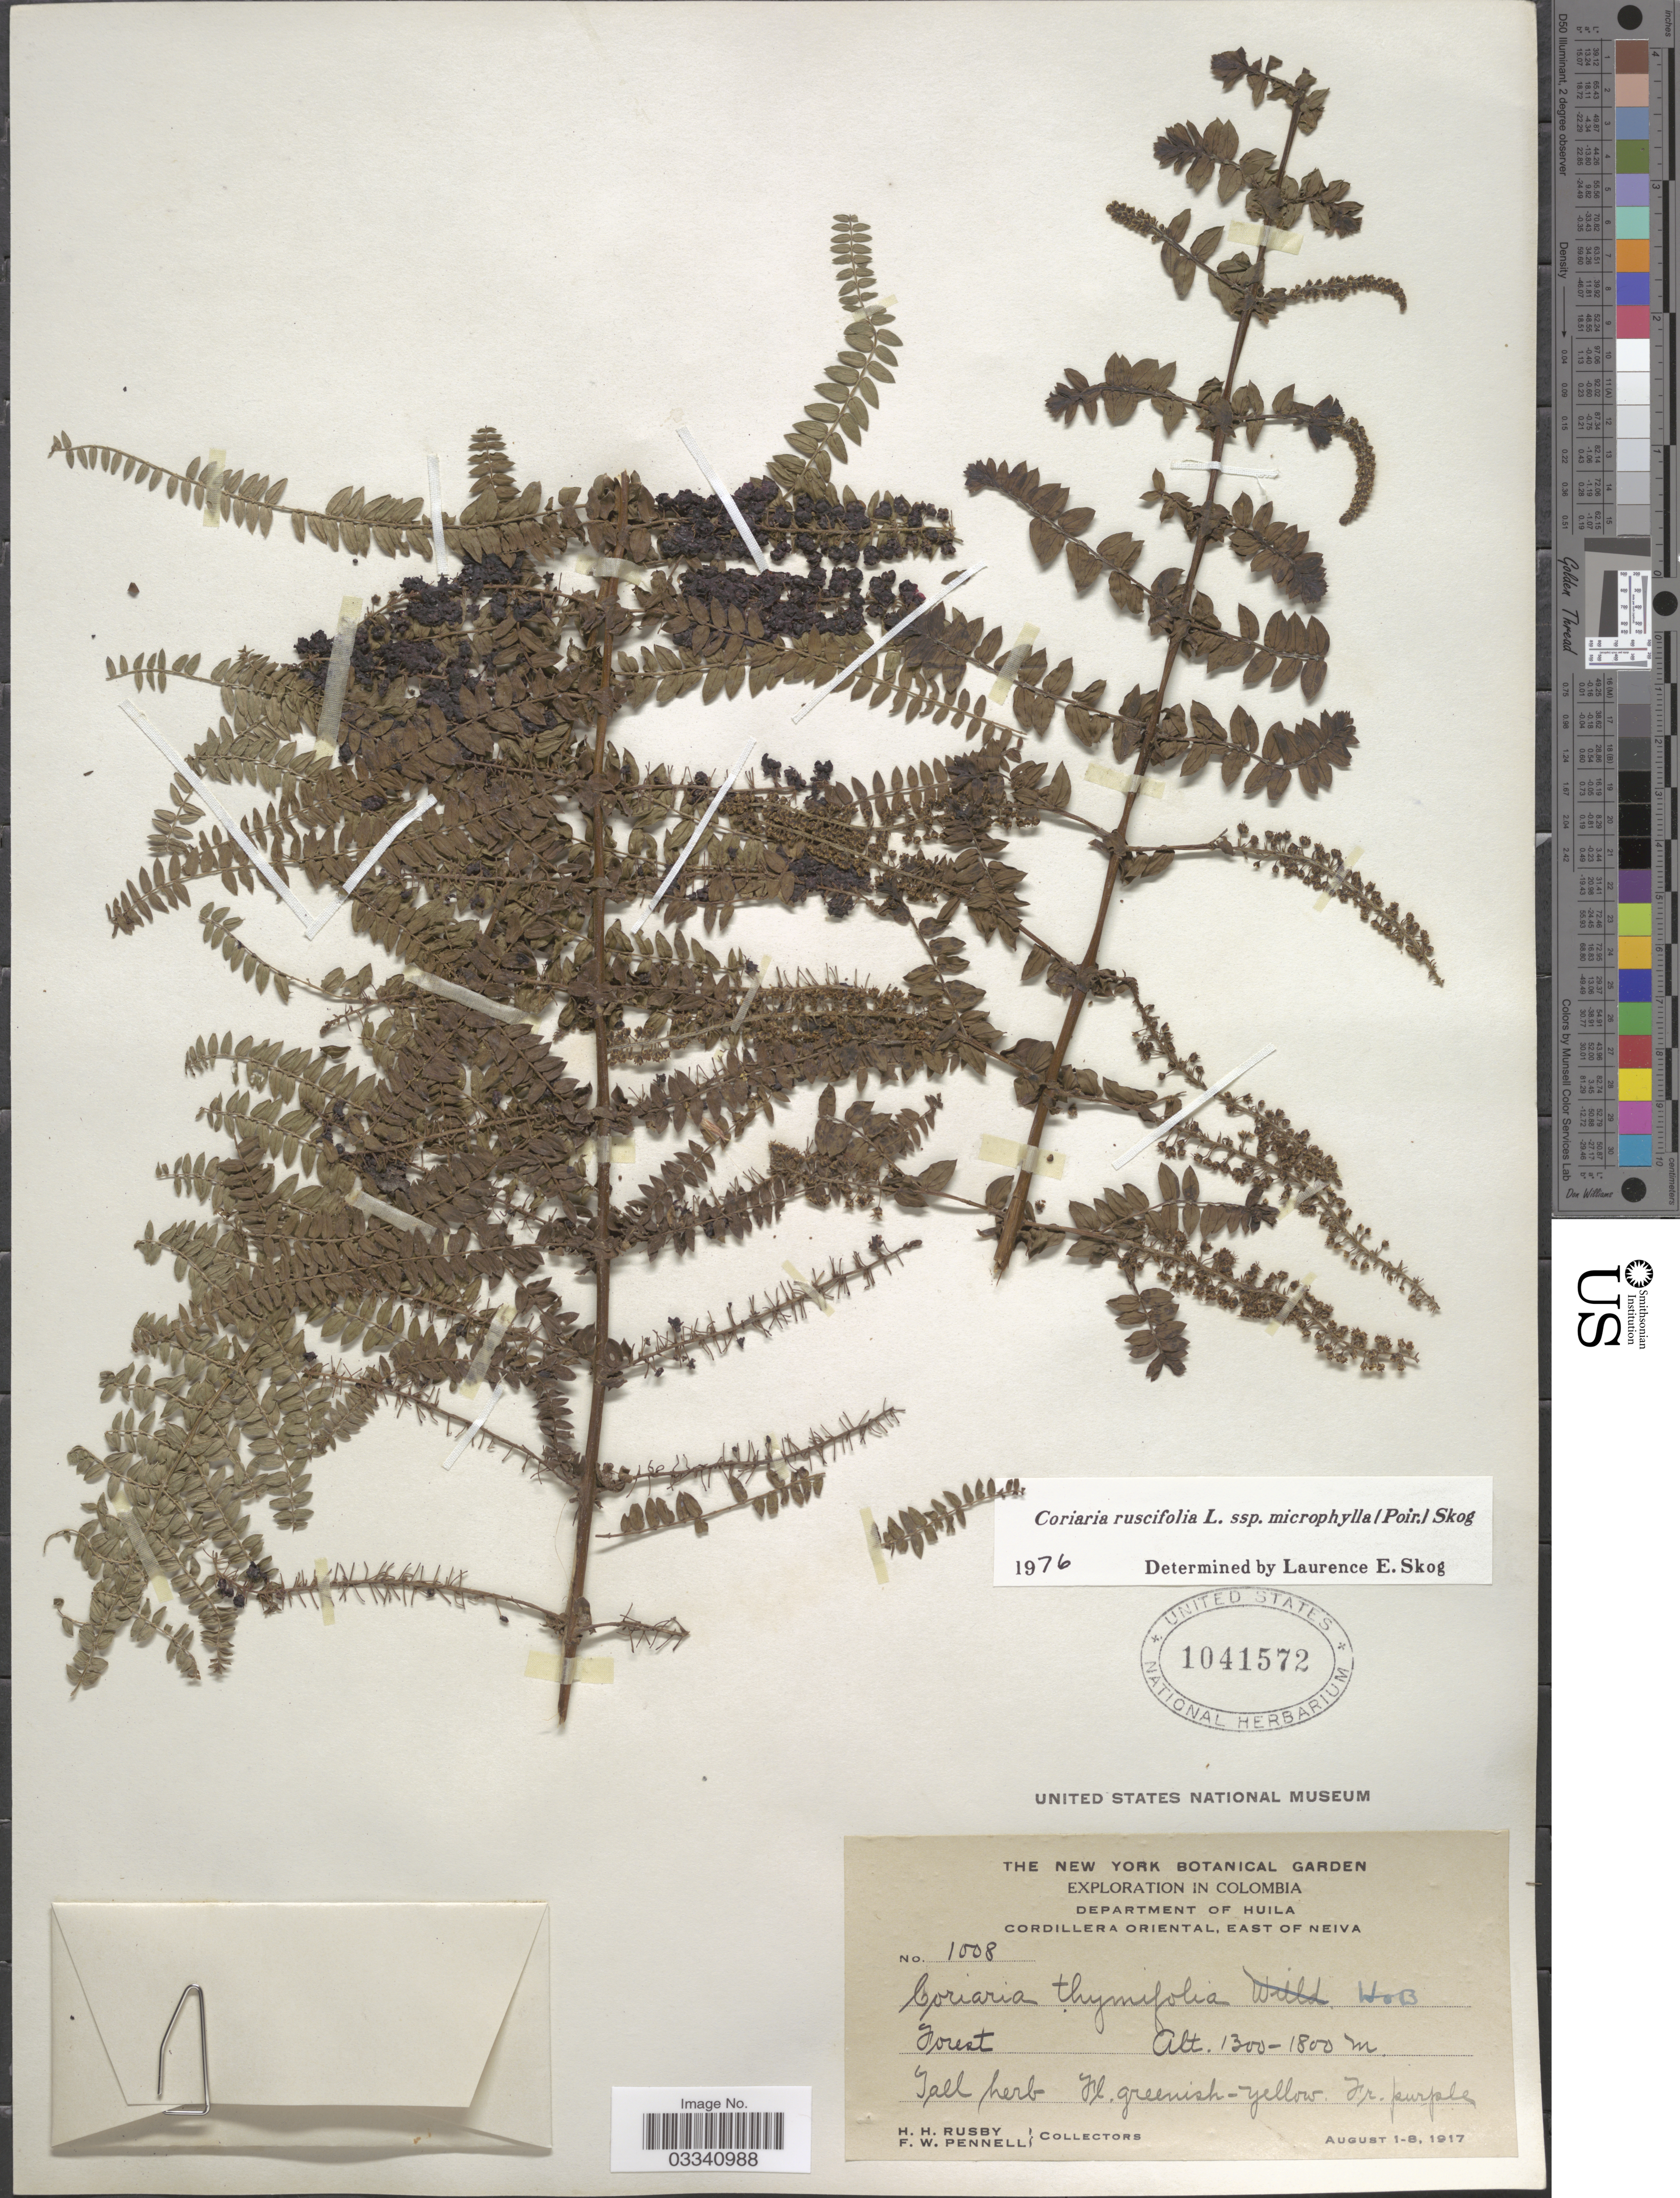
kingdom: Plantae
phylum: Tracheophyta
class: Magnoliopsida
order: Cucurbitales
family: Coriariaceae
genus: Coriaria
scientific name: Coriaria ruscifolia subsp. microphylla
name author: (Poir.) L.E. Skog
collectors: H. H. Rusby & F. W. Pennell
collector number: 1008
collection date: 1917-08-01/1917-08-08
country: Colombia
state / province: Huila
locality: Department of Huila, Cordillera Oriental, East of Neiva.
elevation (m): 1300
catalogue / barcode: US 1041572